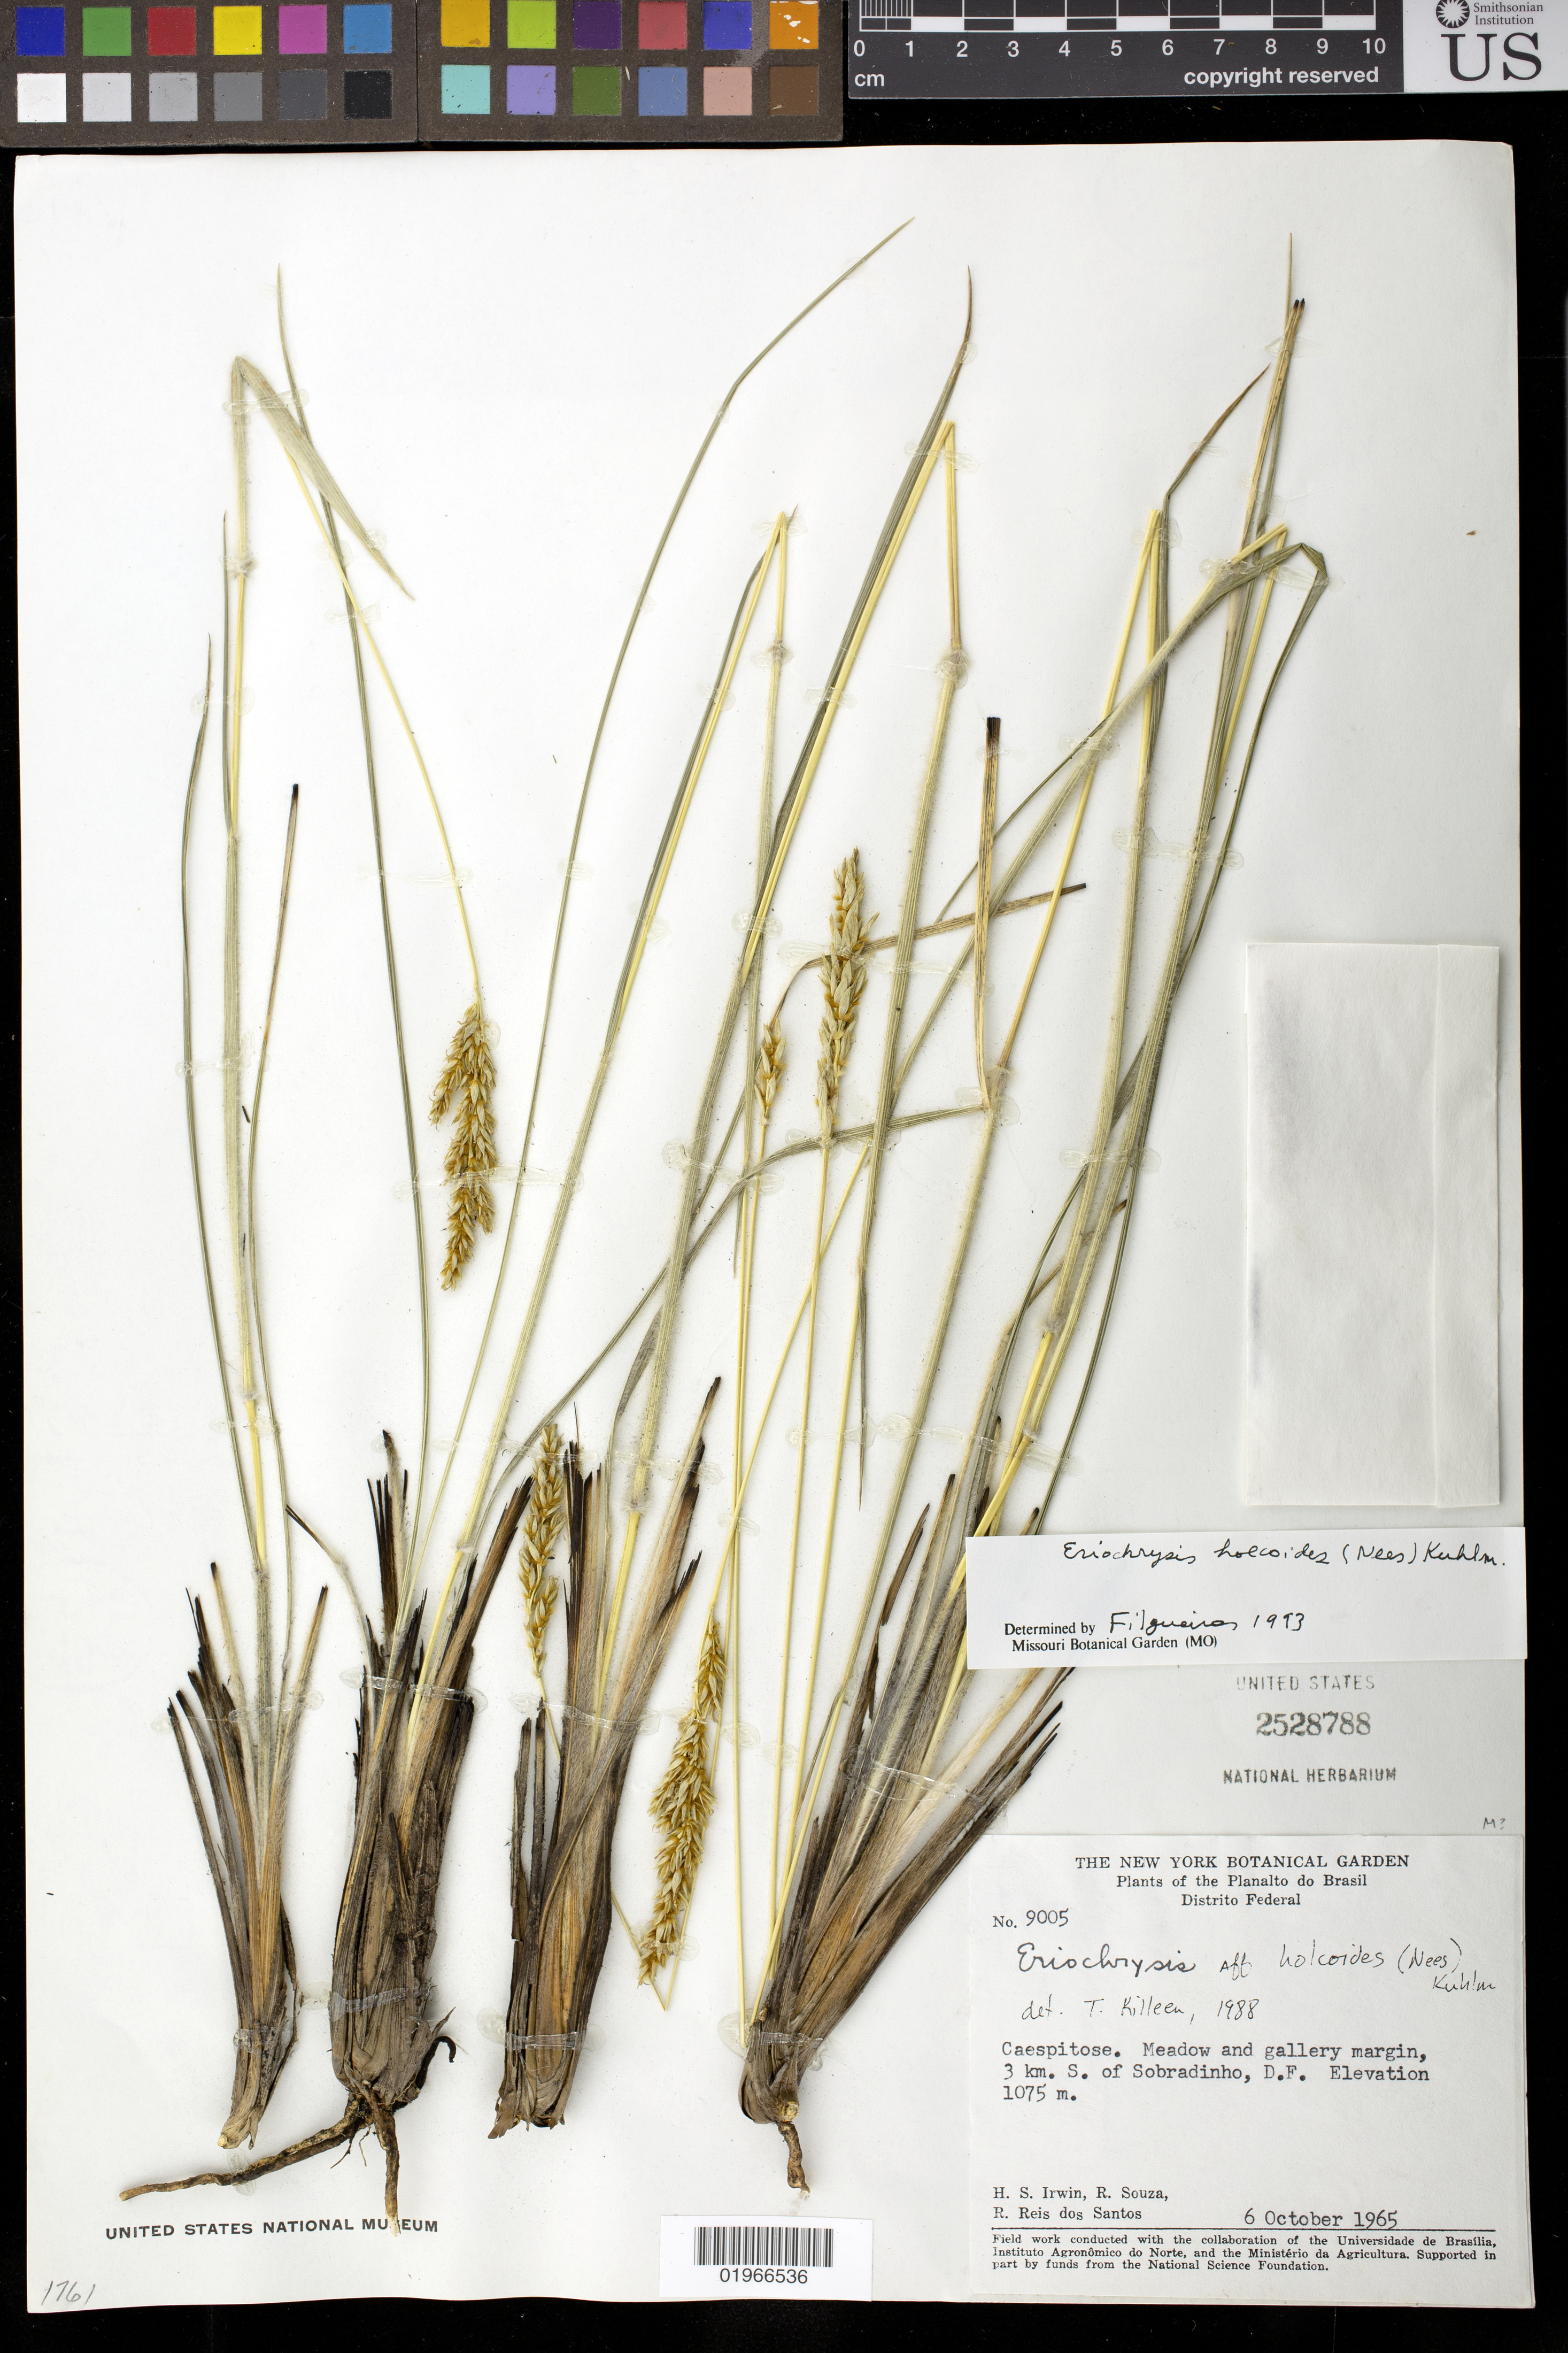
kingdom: Plantae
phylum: Tracheophyta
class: Liliopsida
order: Poales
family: Poaceae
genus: Eriochrysis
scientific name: Eriochrysis holcoides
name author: (Nees) Kuhlm.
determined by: Filgueiras, T. S.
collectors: H. Irwin, R. Sousa & R. Reis dos Santos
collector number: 9005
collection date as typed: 6 October 1965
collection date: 1965-10-06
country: Brazil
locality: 3 km. S. of Sobradinho, D.F.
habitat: Caespitoe. Meadow and gallery margin.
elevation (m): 1075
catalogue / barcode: US 2528788